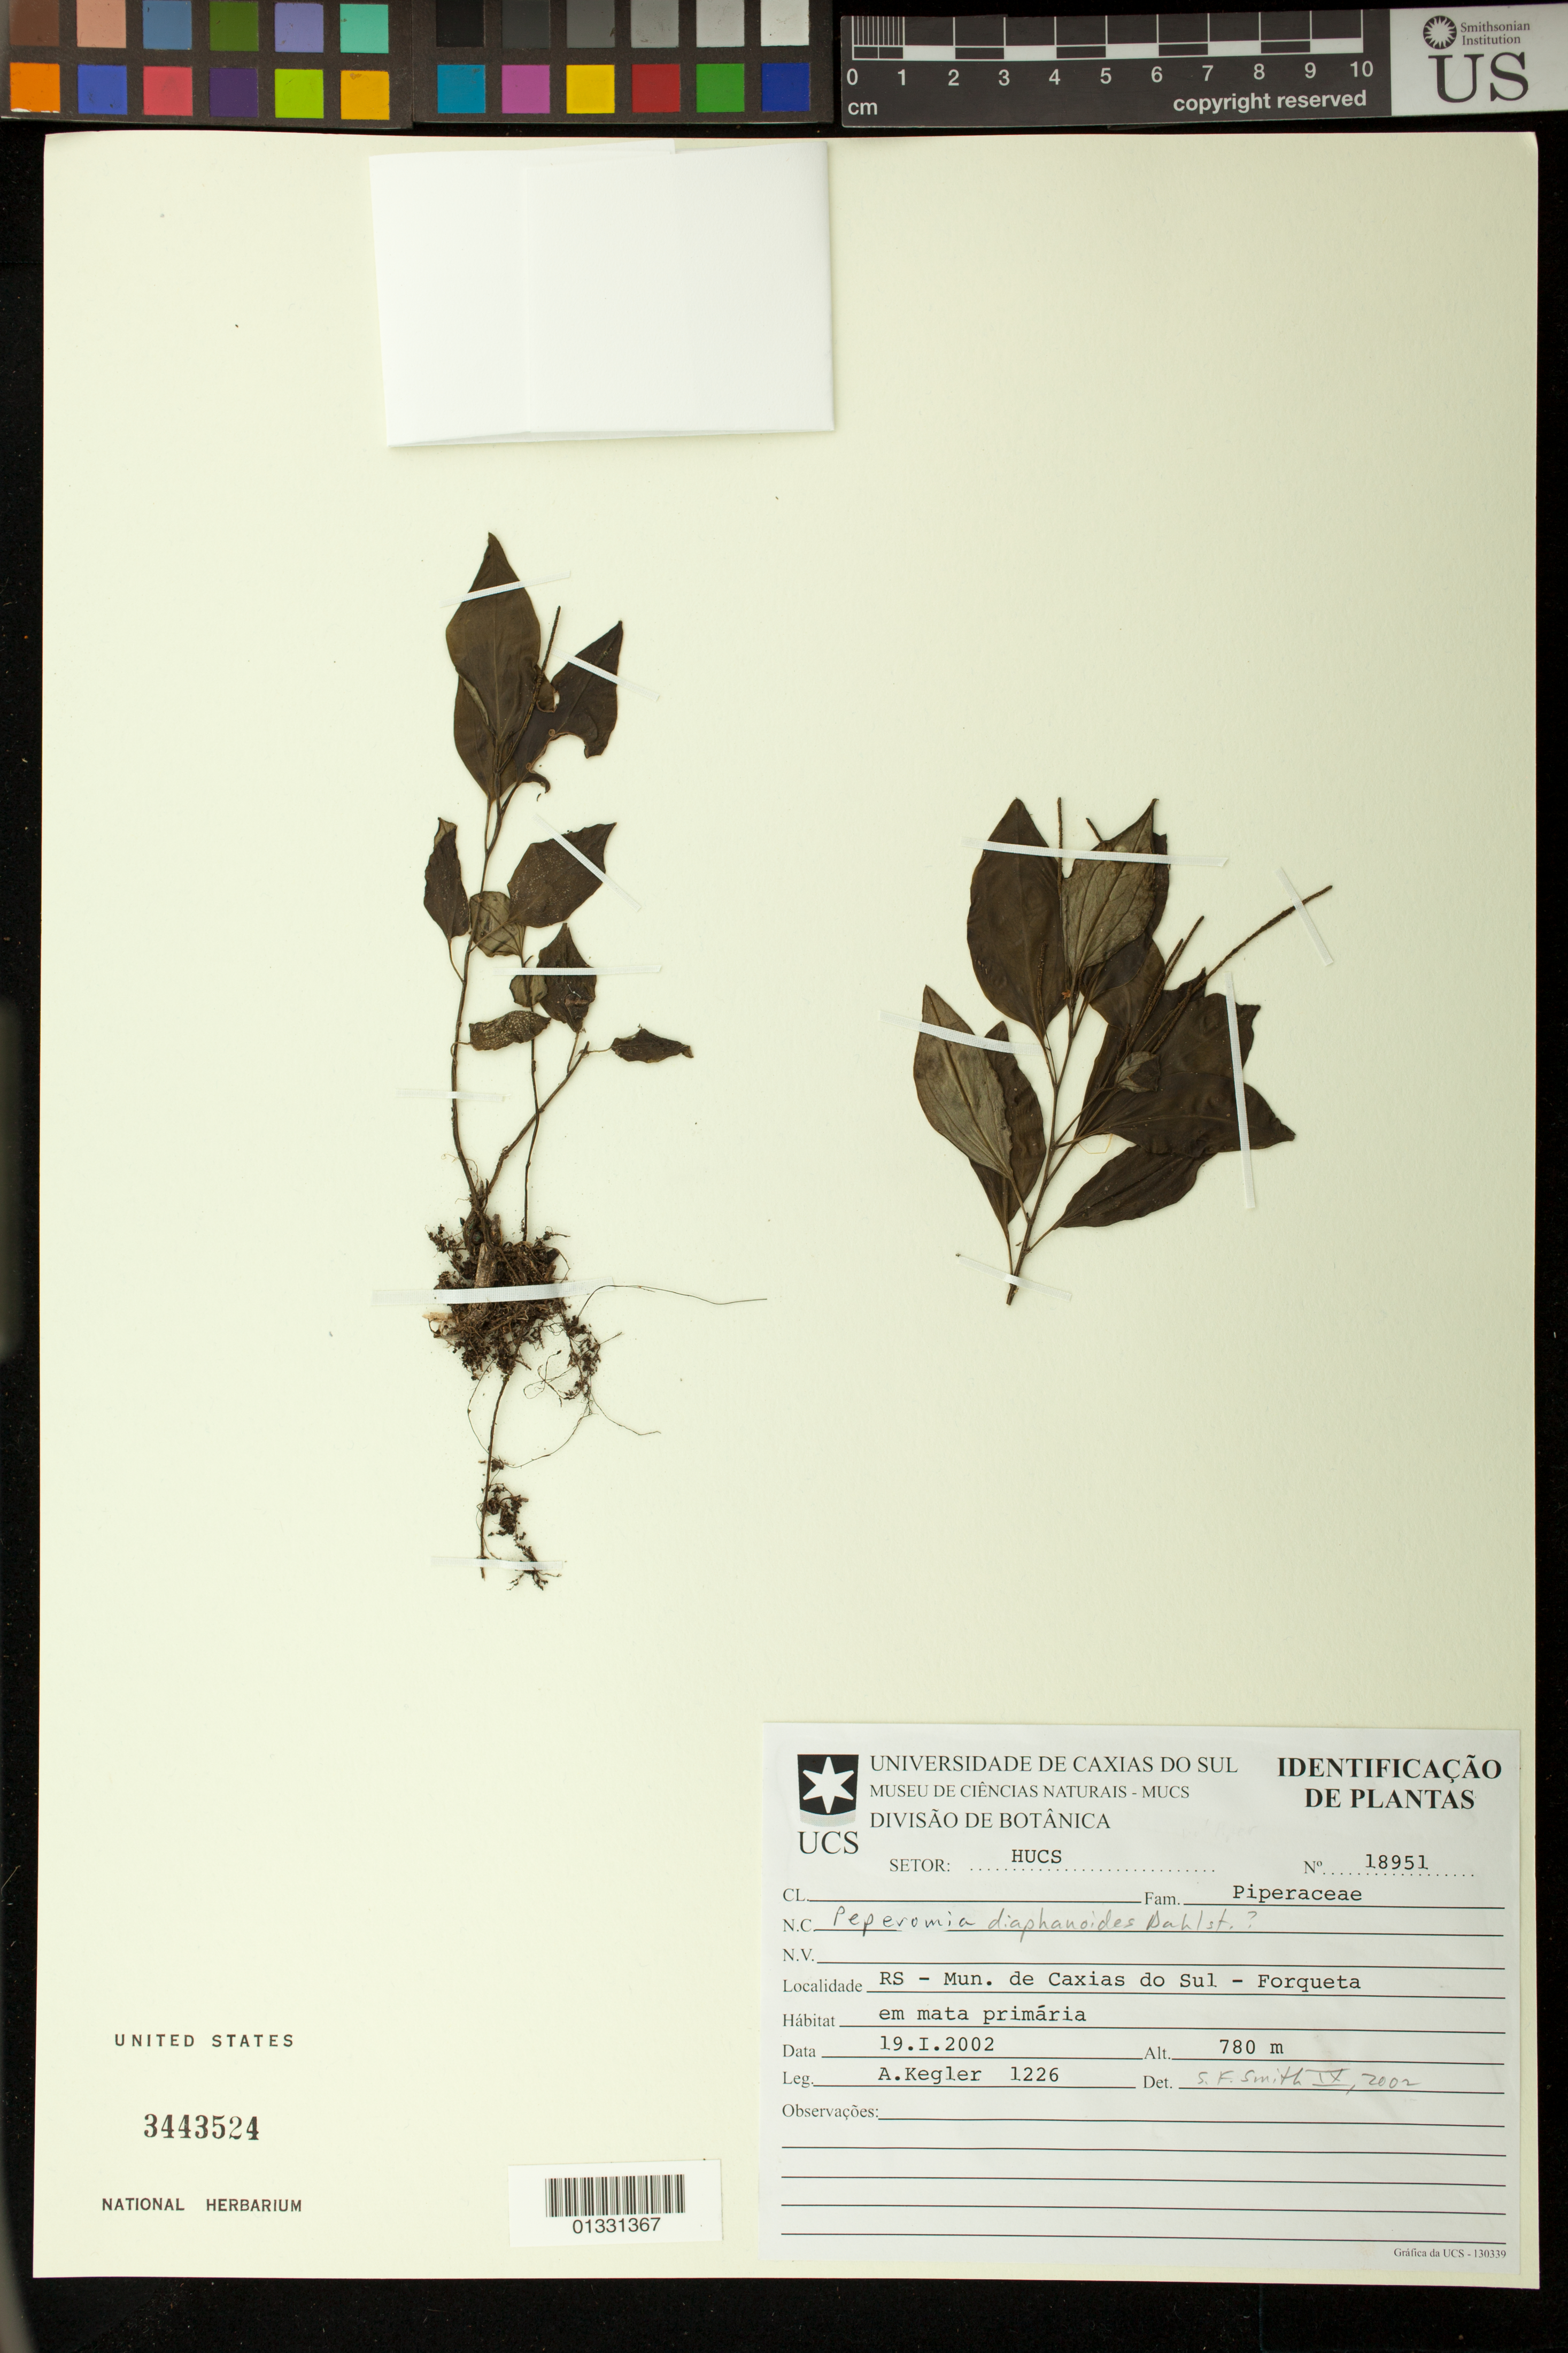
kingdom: Plantae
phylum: Tracheophyta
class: Magnoliopsida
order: Piperales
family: Piperaceae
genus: Peperomia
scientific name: Peperomia diaphanoides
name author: Dahlst.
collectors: A. Kegler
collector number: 1226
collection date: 2002-01-19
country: Brazil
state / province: Rio Grande do Sul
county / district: Caxias do Sul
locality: Forqueta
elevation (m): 780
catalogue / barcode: US 3443524